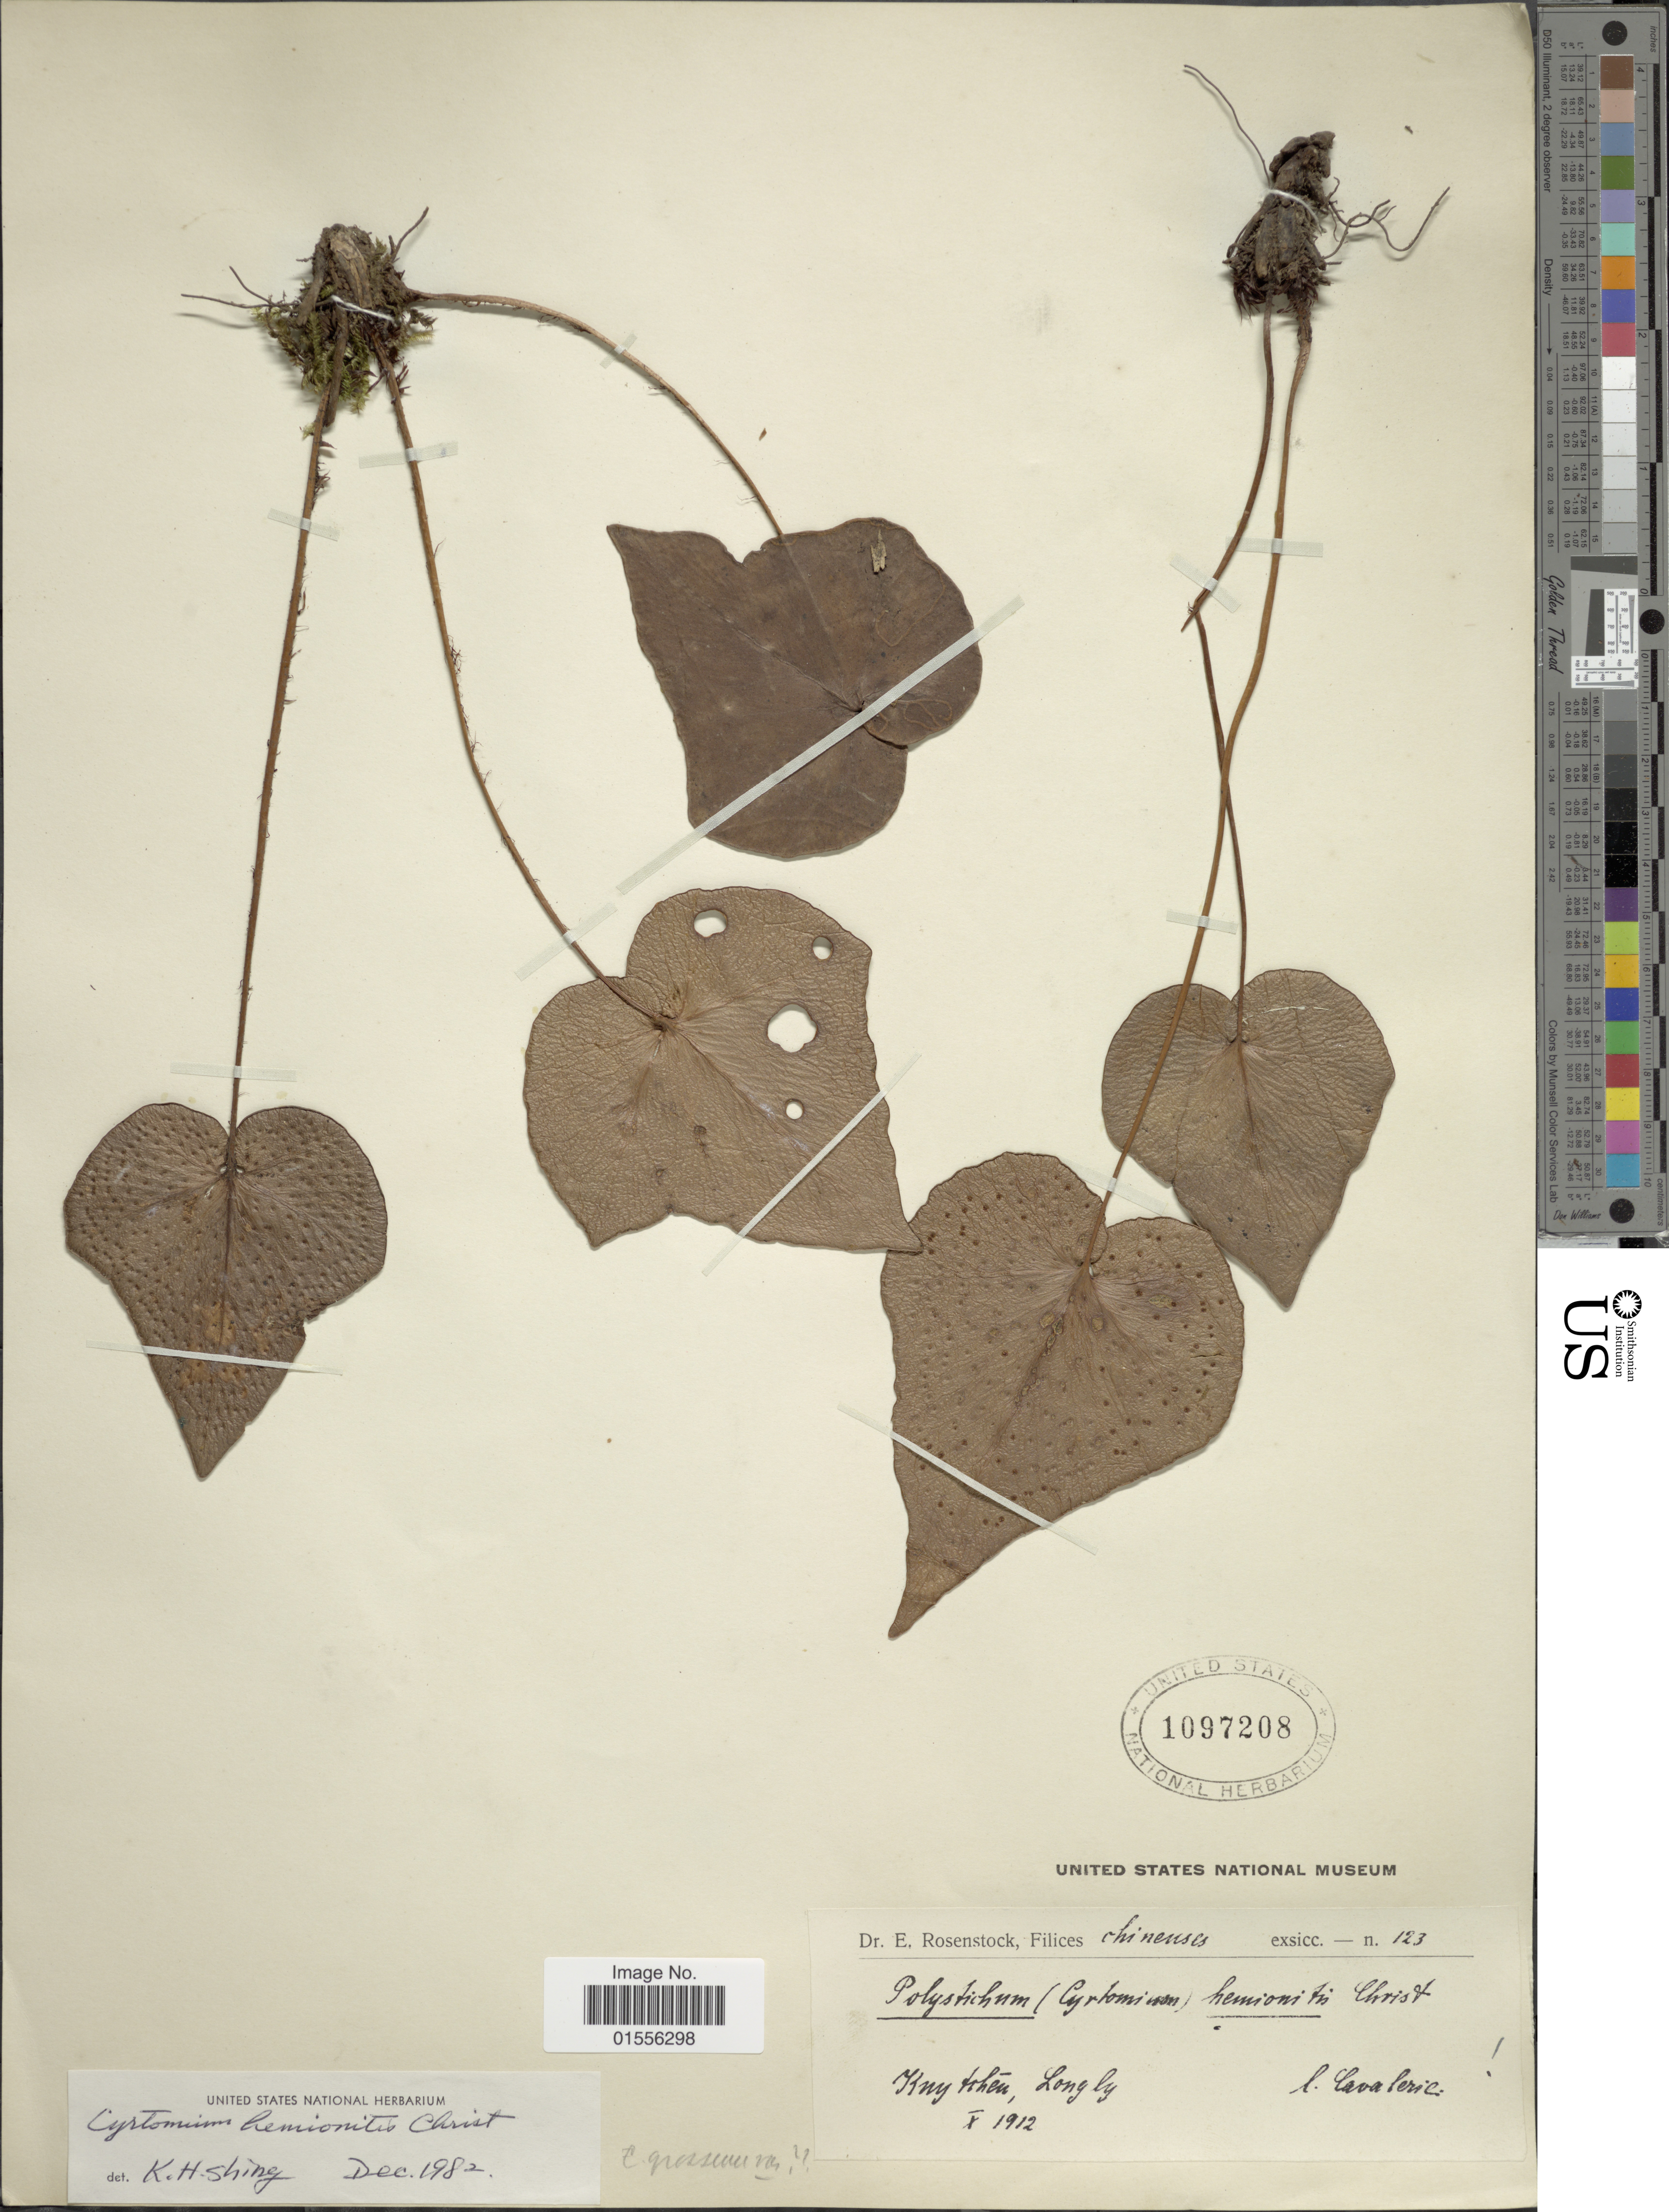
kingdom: Plantae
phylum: Tracheophyta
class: Polypodiopsida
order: Polypodiales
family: Dryopteridaceae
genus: Cyrtomium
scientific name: Cyrtomium hemionitis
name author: Christ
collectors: -. Cavalerie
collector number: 123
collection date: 1912-10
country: China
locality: Kuy tchen, Longly [interpreted]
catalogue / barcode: US 1097208